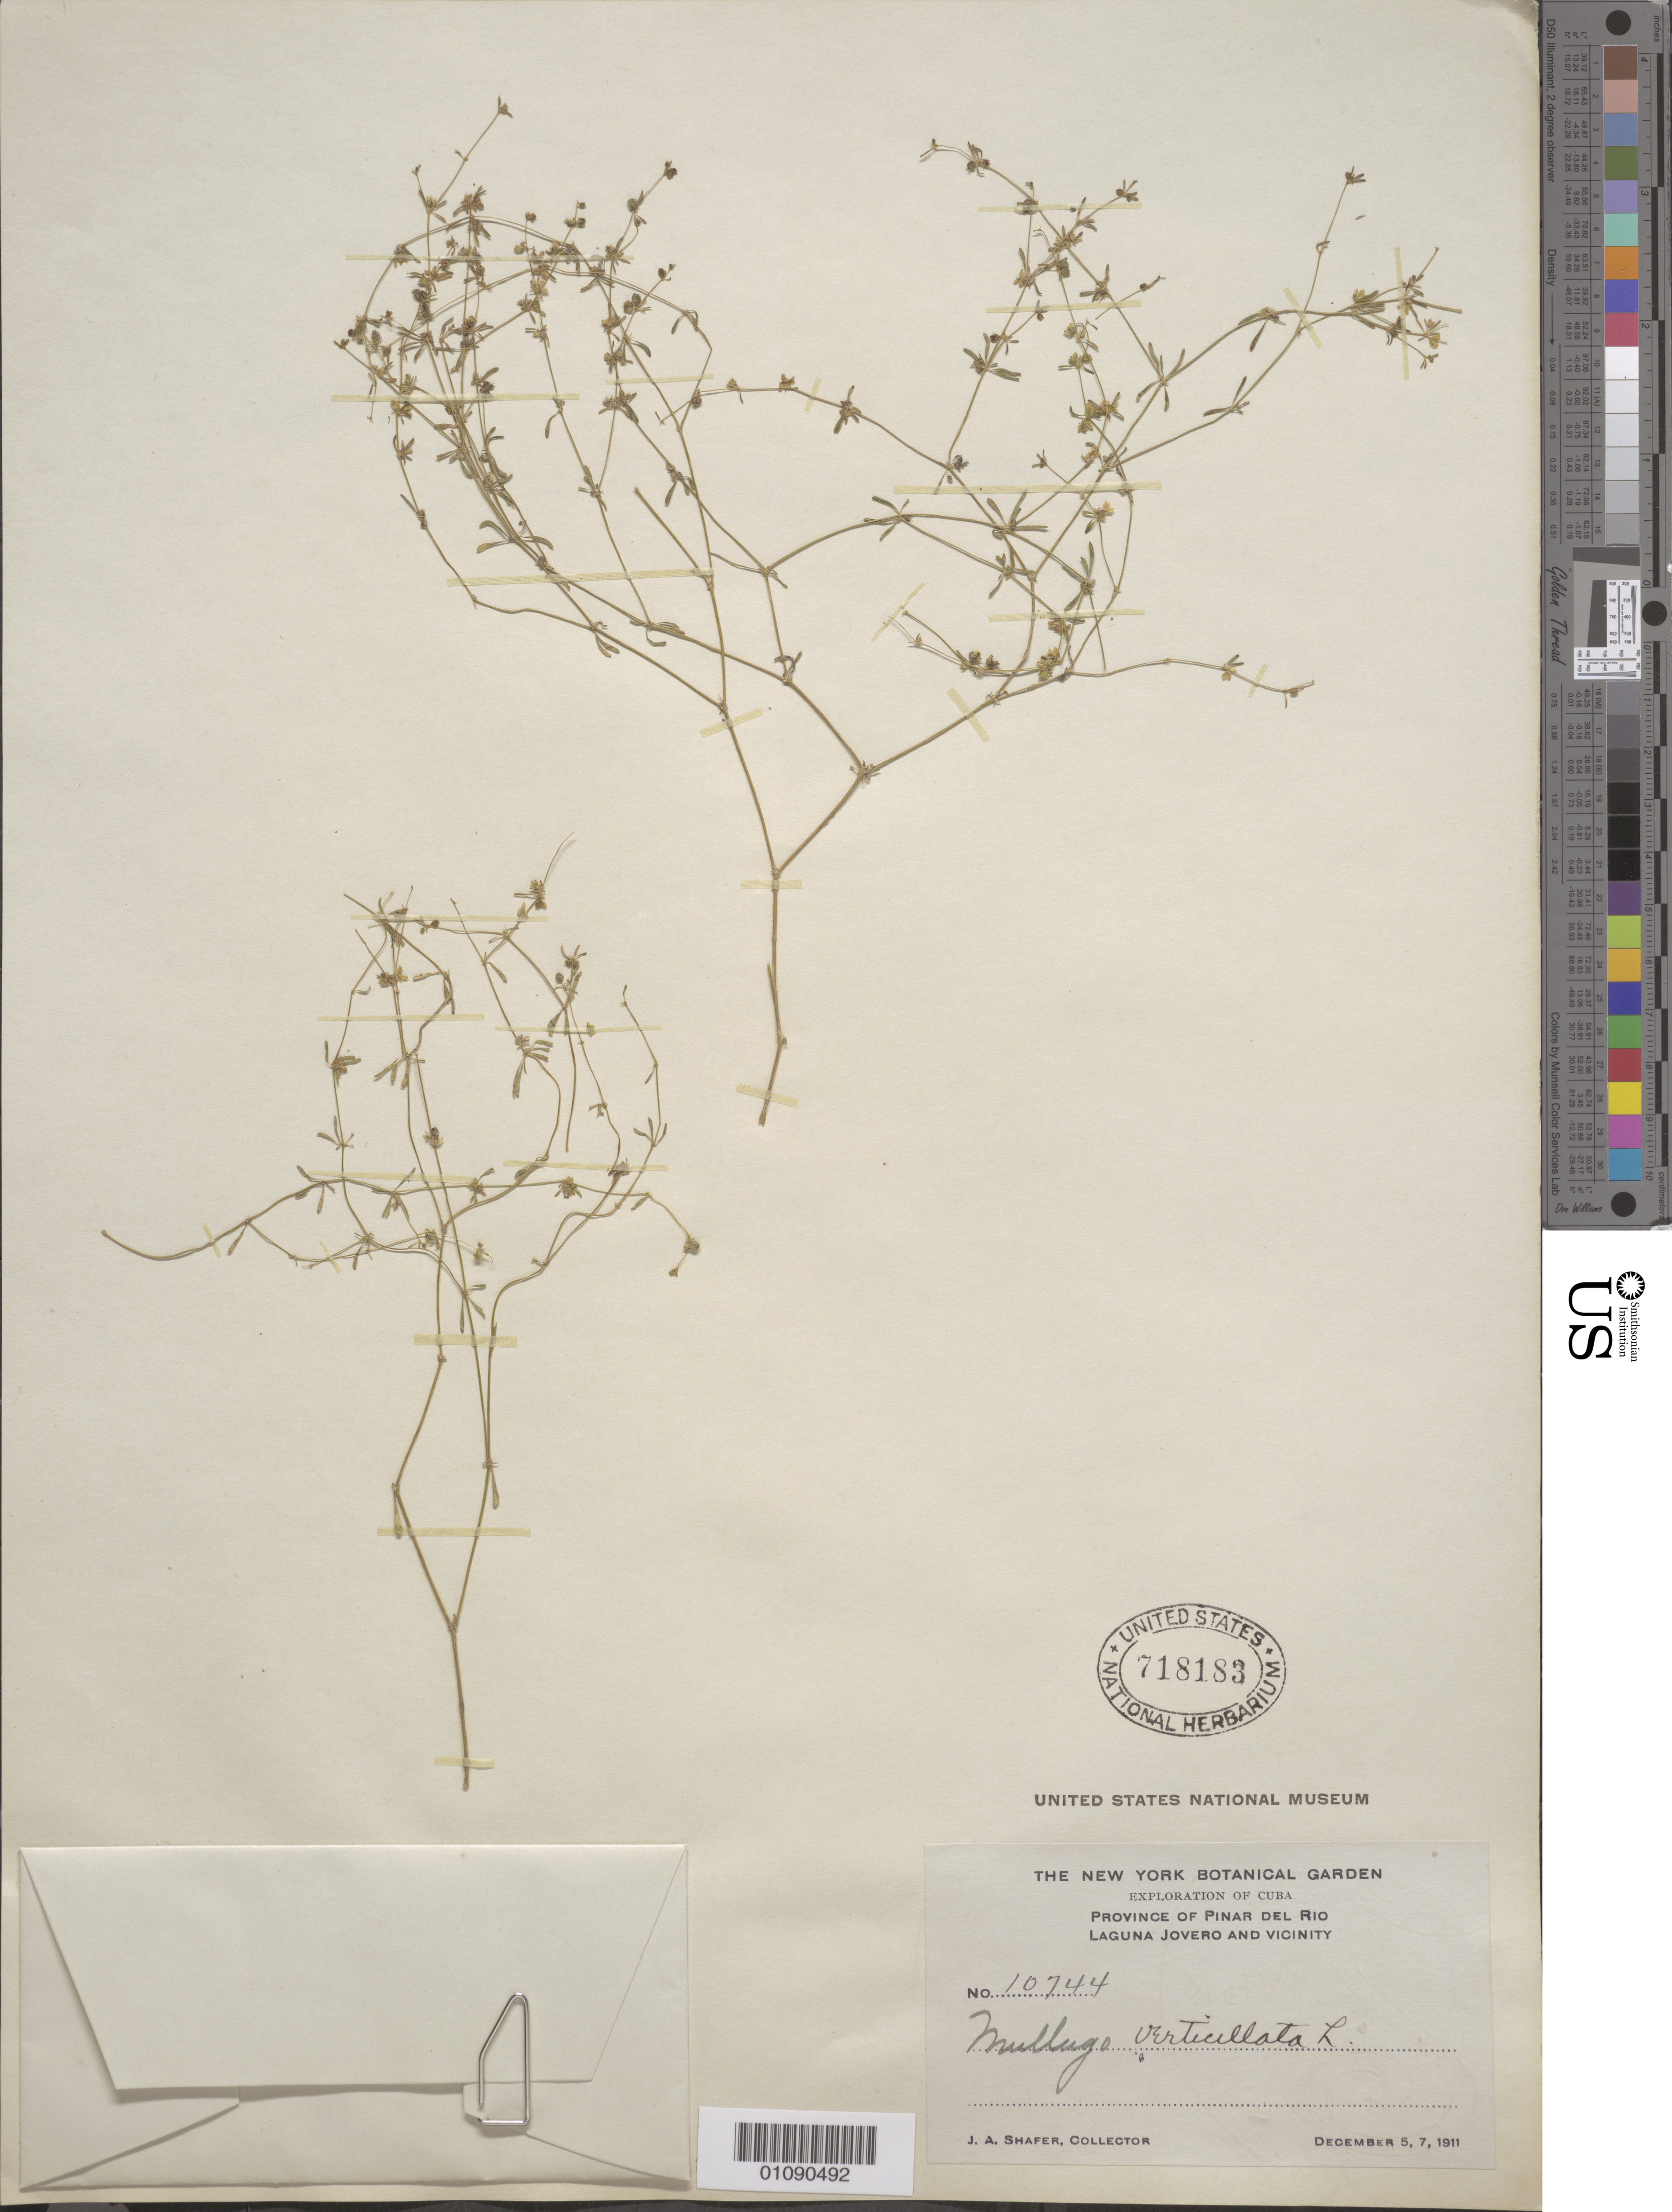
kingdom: Plantae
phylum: Tracheophyta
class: Magnoliopsida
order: Caryophyllales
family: Molluginaceae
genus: Mollugo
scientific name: Mollugo verticillata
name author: L.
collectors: J. A. Shafer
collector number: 10744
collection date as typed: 05 Dec 1911 to 07 Dec 1911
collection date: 1911-12-05/1911-12-07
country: Cuba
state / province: Pinar del Rio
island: Cuba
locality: Laguna Jovero and Vicinity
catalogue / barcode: US 718183